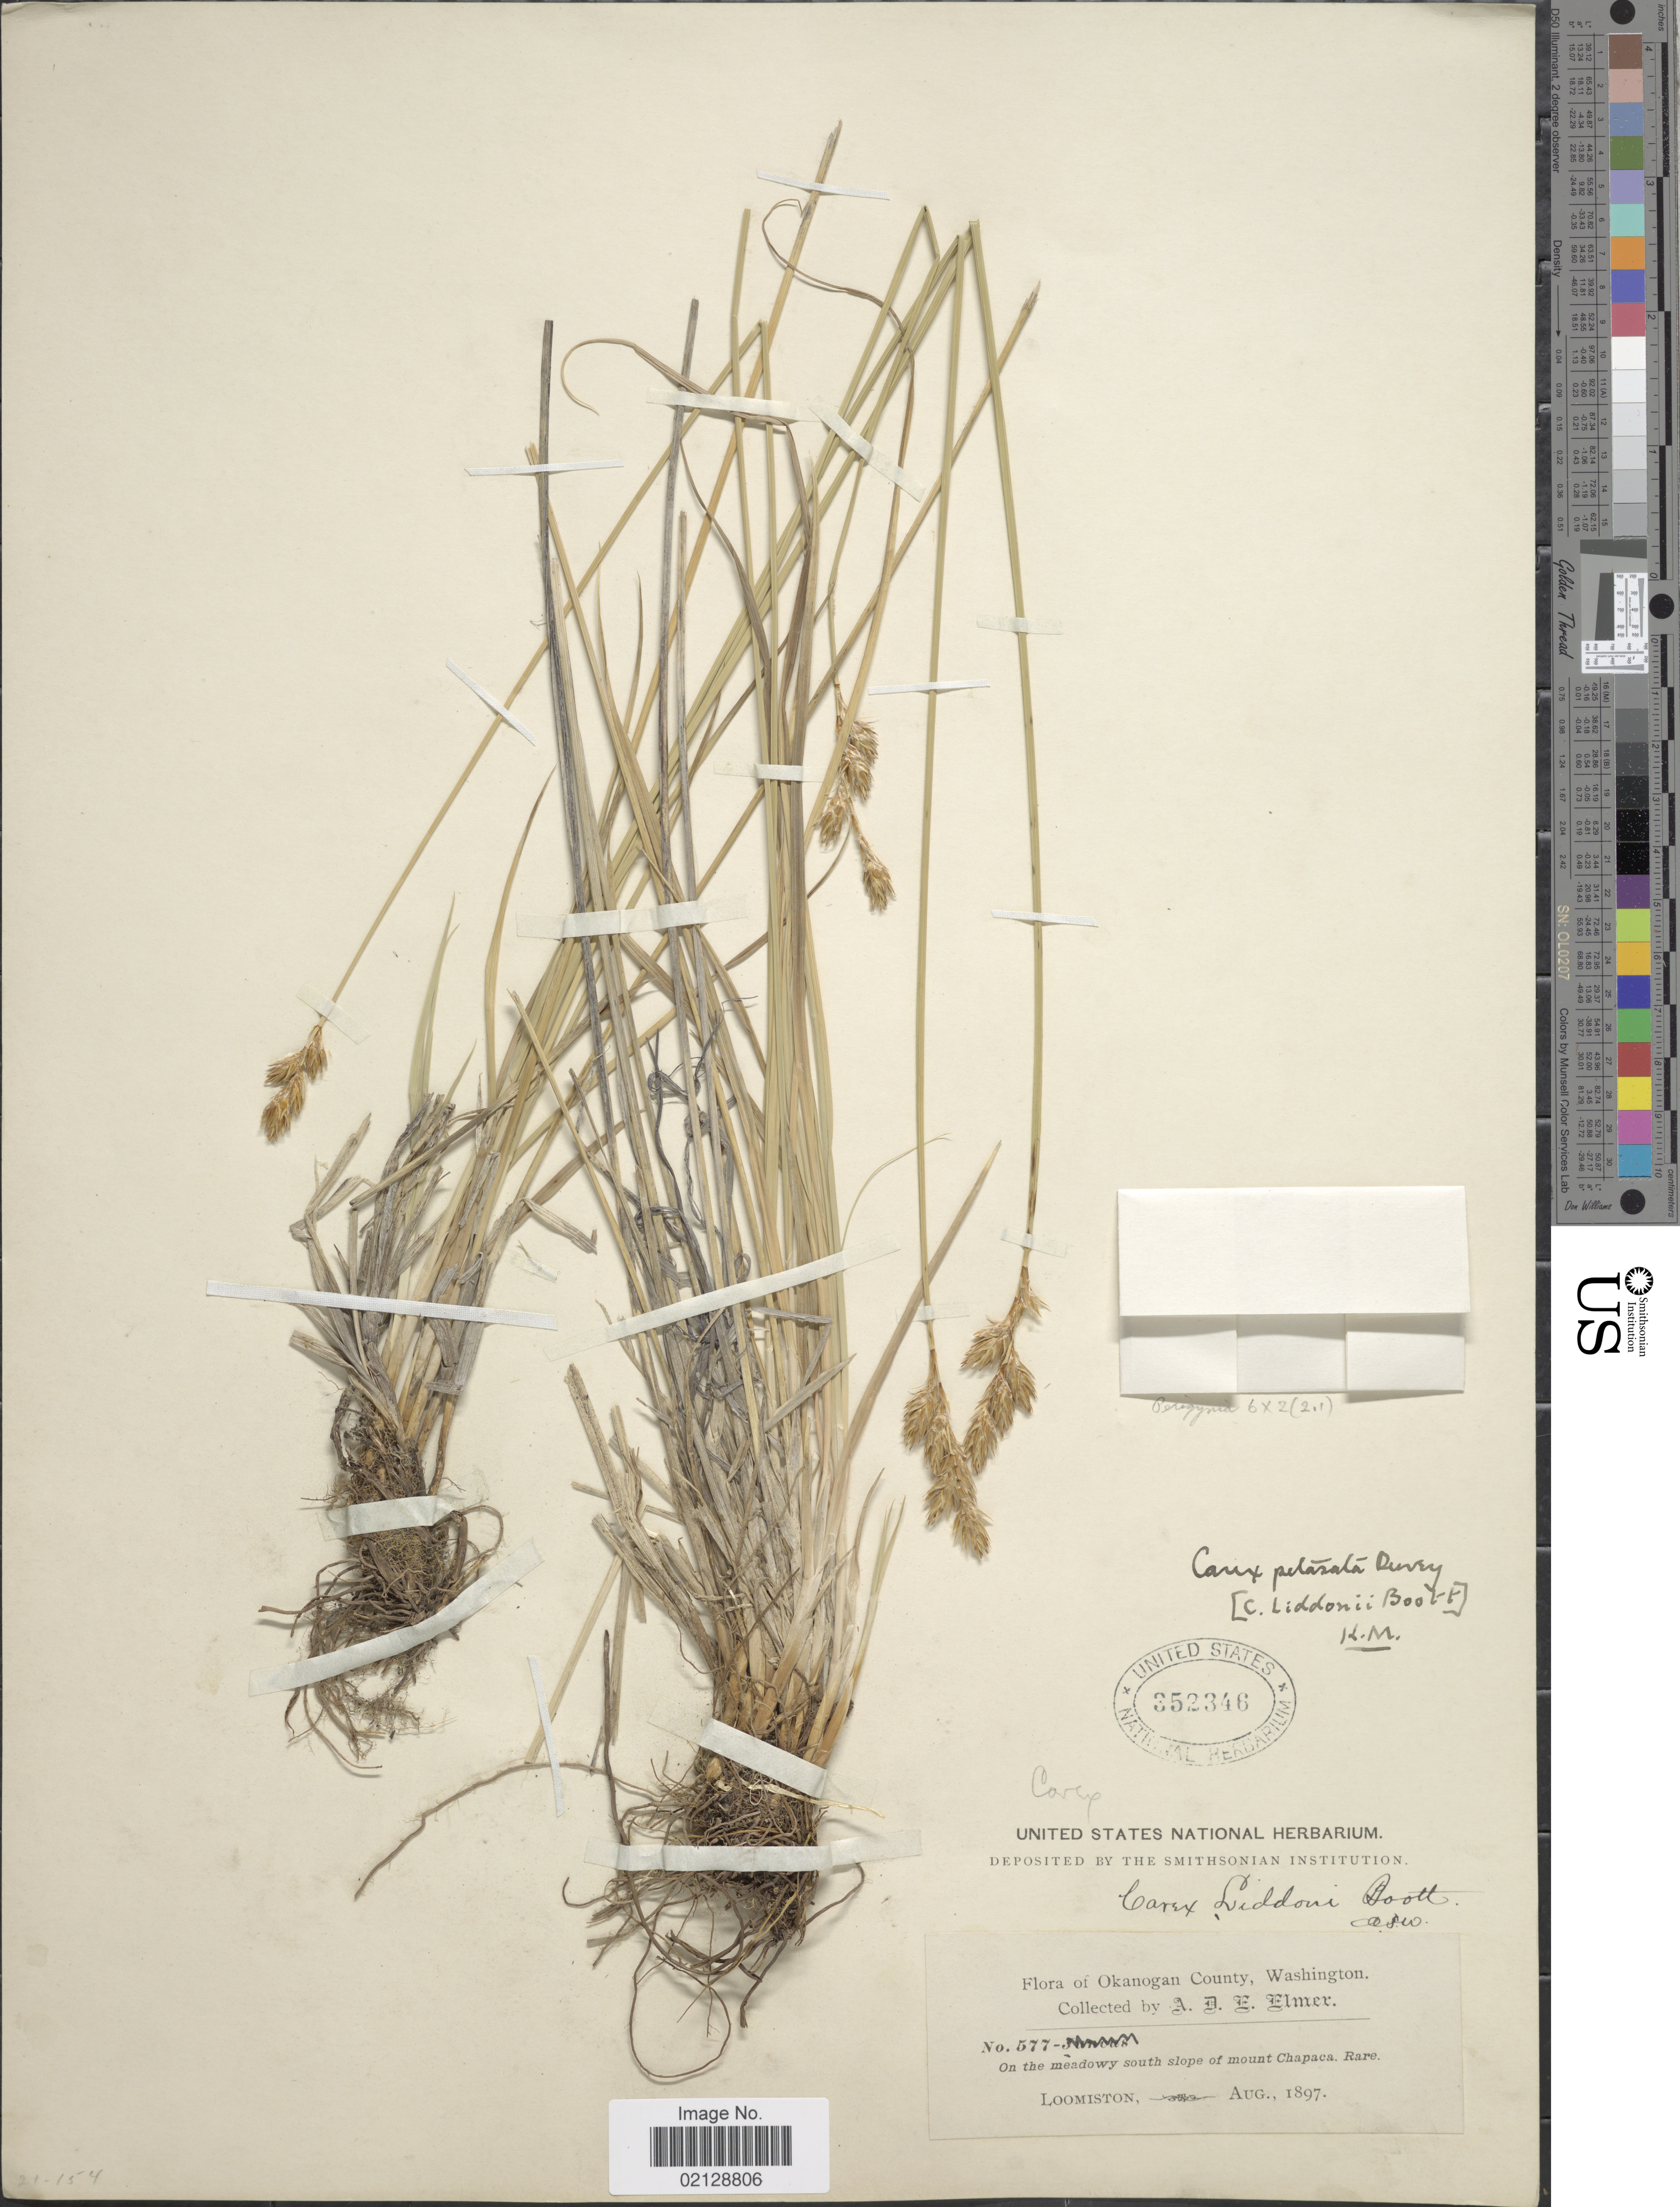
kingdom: Plantae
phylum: Tracheophyta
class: Liliopsida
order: Poales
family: Cyperaceae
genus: Carex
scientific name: Carex petasata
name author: Dewey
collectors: A. D. E. Elmer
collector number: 577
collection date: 1897-08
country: United States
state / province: Washington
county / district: Okanogan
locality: Okanogan County, Washington, on the meadow south slope of mount Chapaca, rare, Loomiston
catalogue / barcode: US 352346